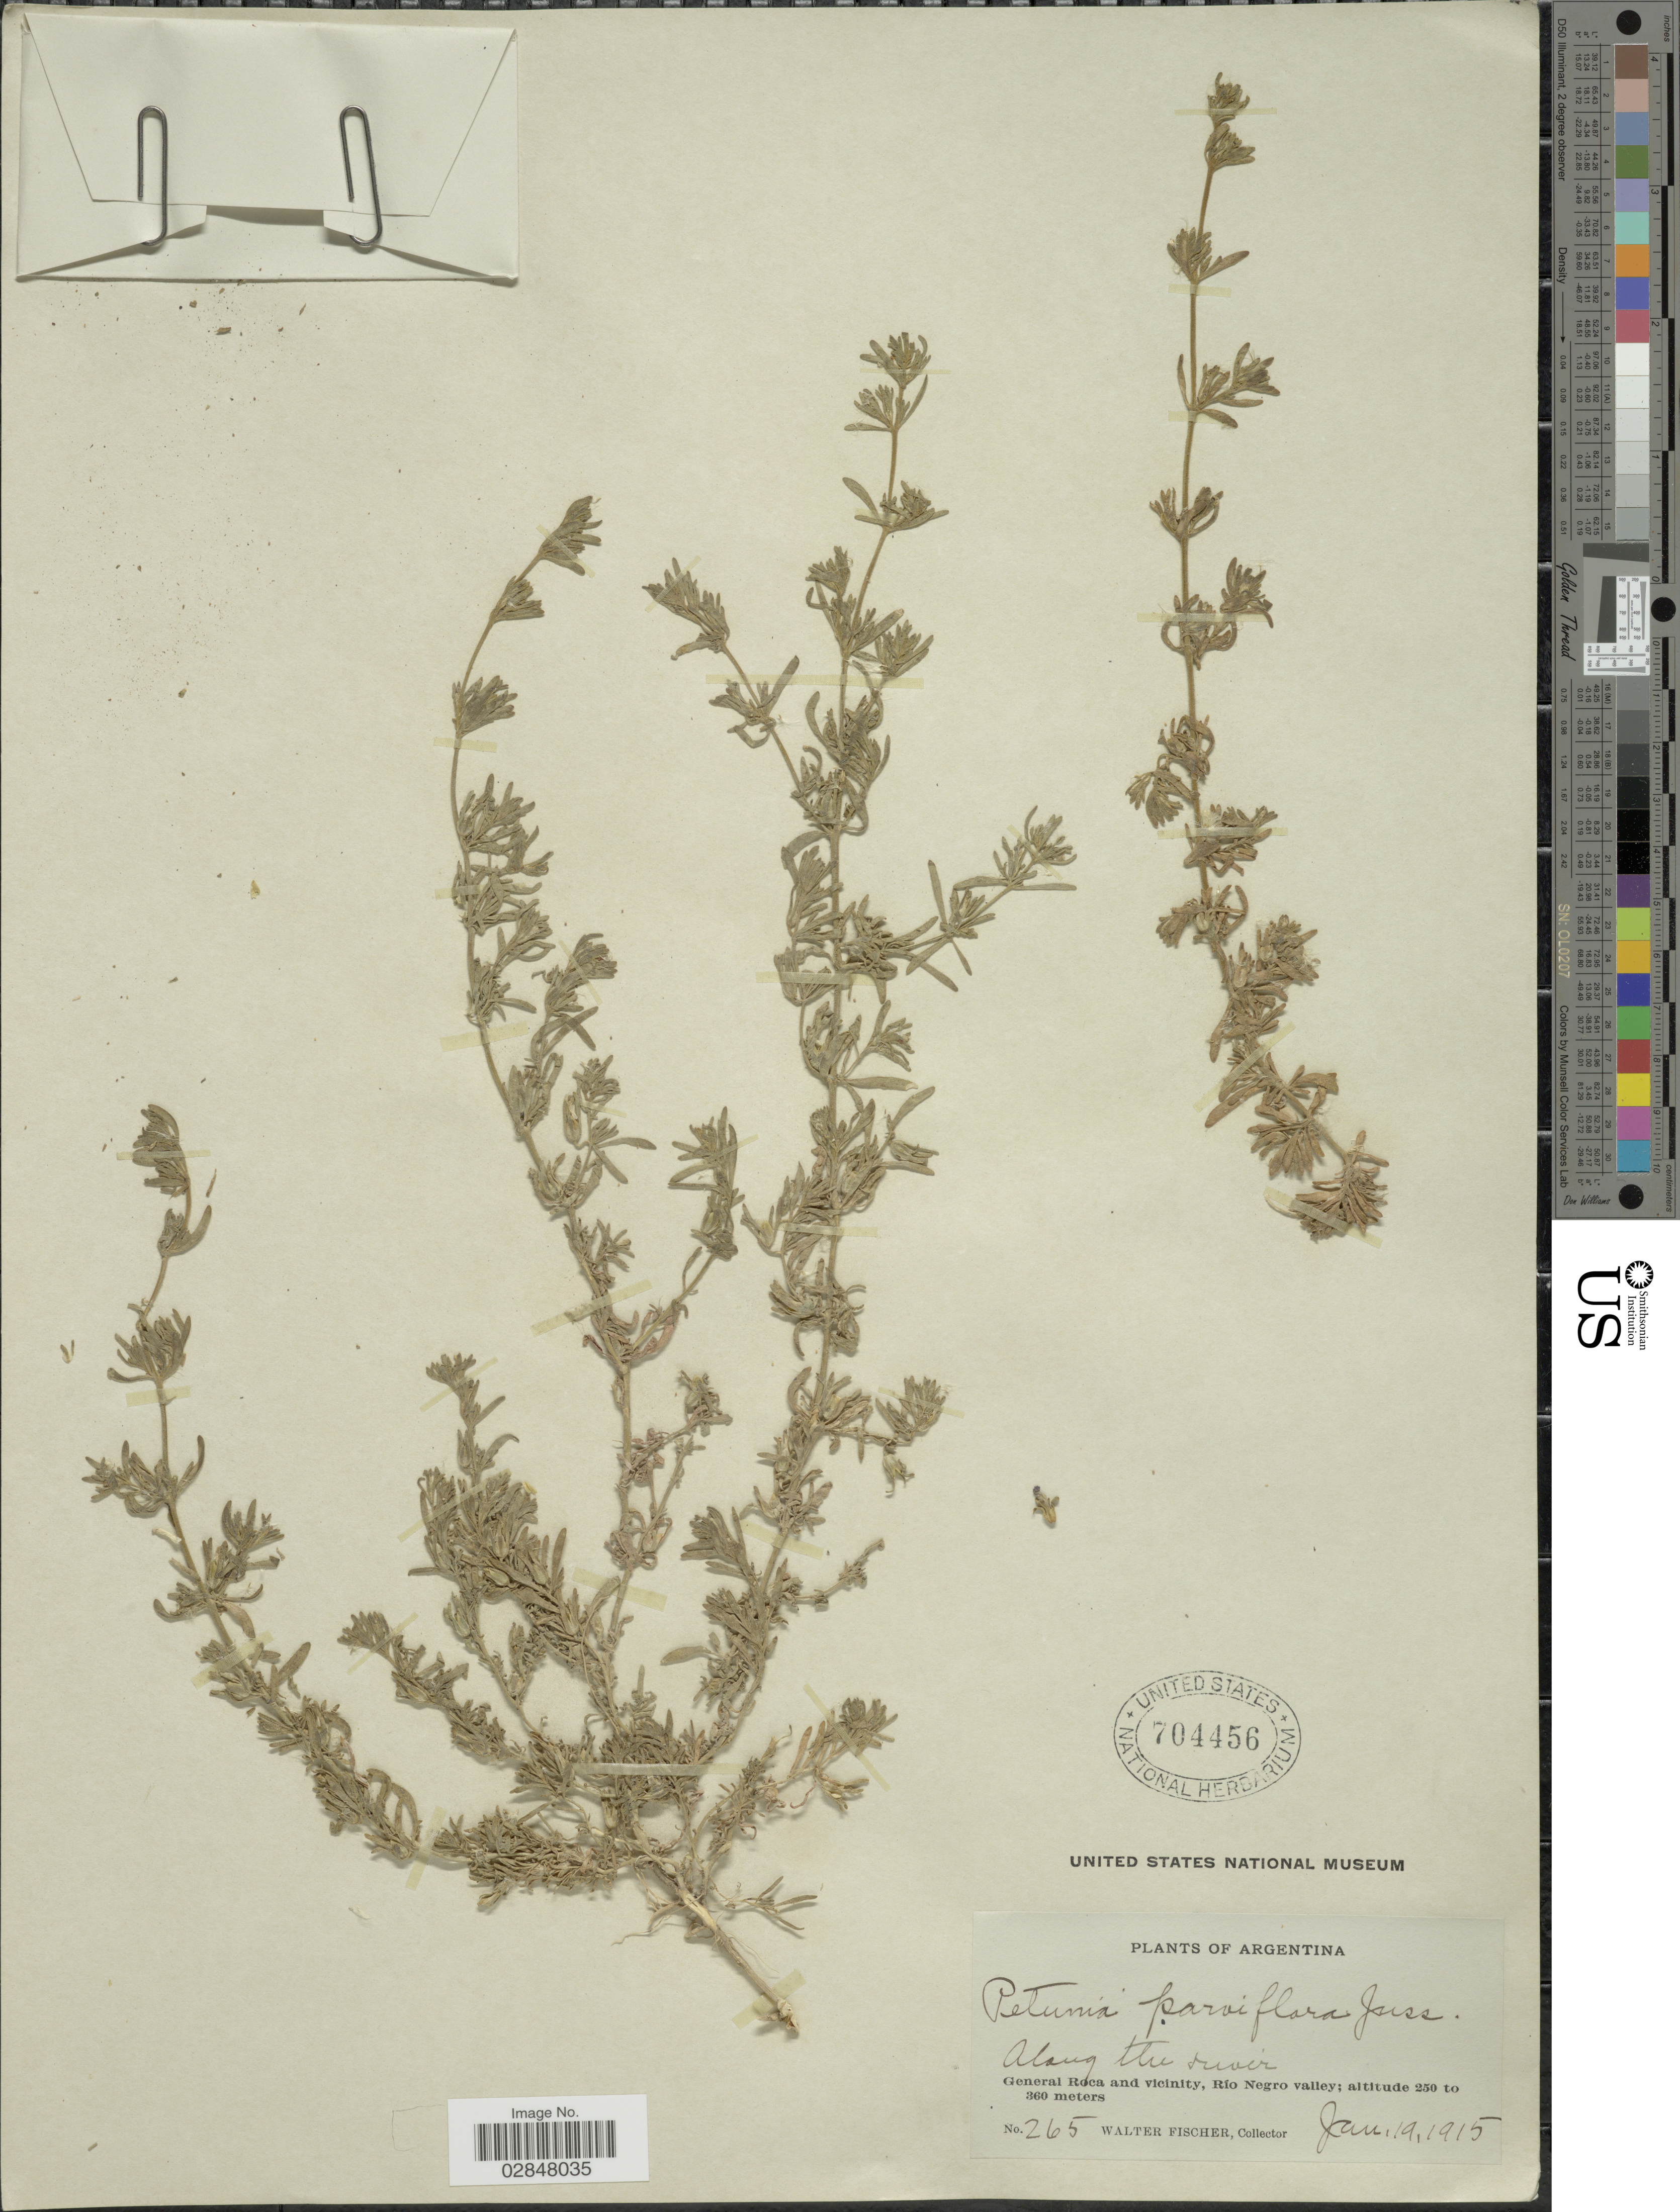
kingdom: Plantae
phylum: Tracheophyta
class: Magnoliopsida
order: Solanales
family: Solanaceae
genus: Petunia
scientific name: Petunia parviflora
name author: Juss.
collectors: W. Fischer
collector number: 265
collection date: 1915-01-19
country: Argentina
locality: Along the river, General Roca and vicinity, Río Negro valley.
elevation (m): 250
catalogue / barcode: US 704456